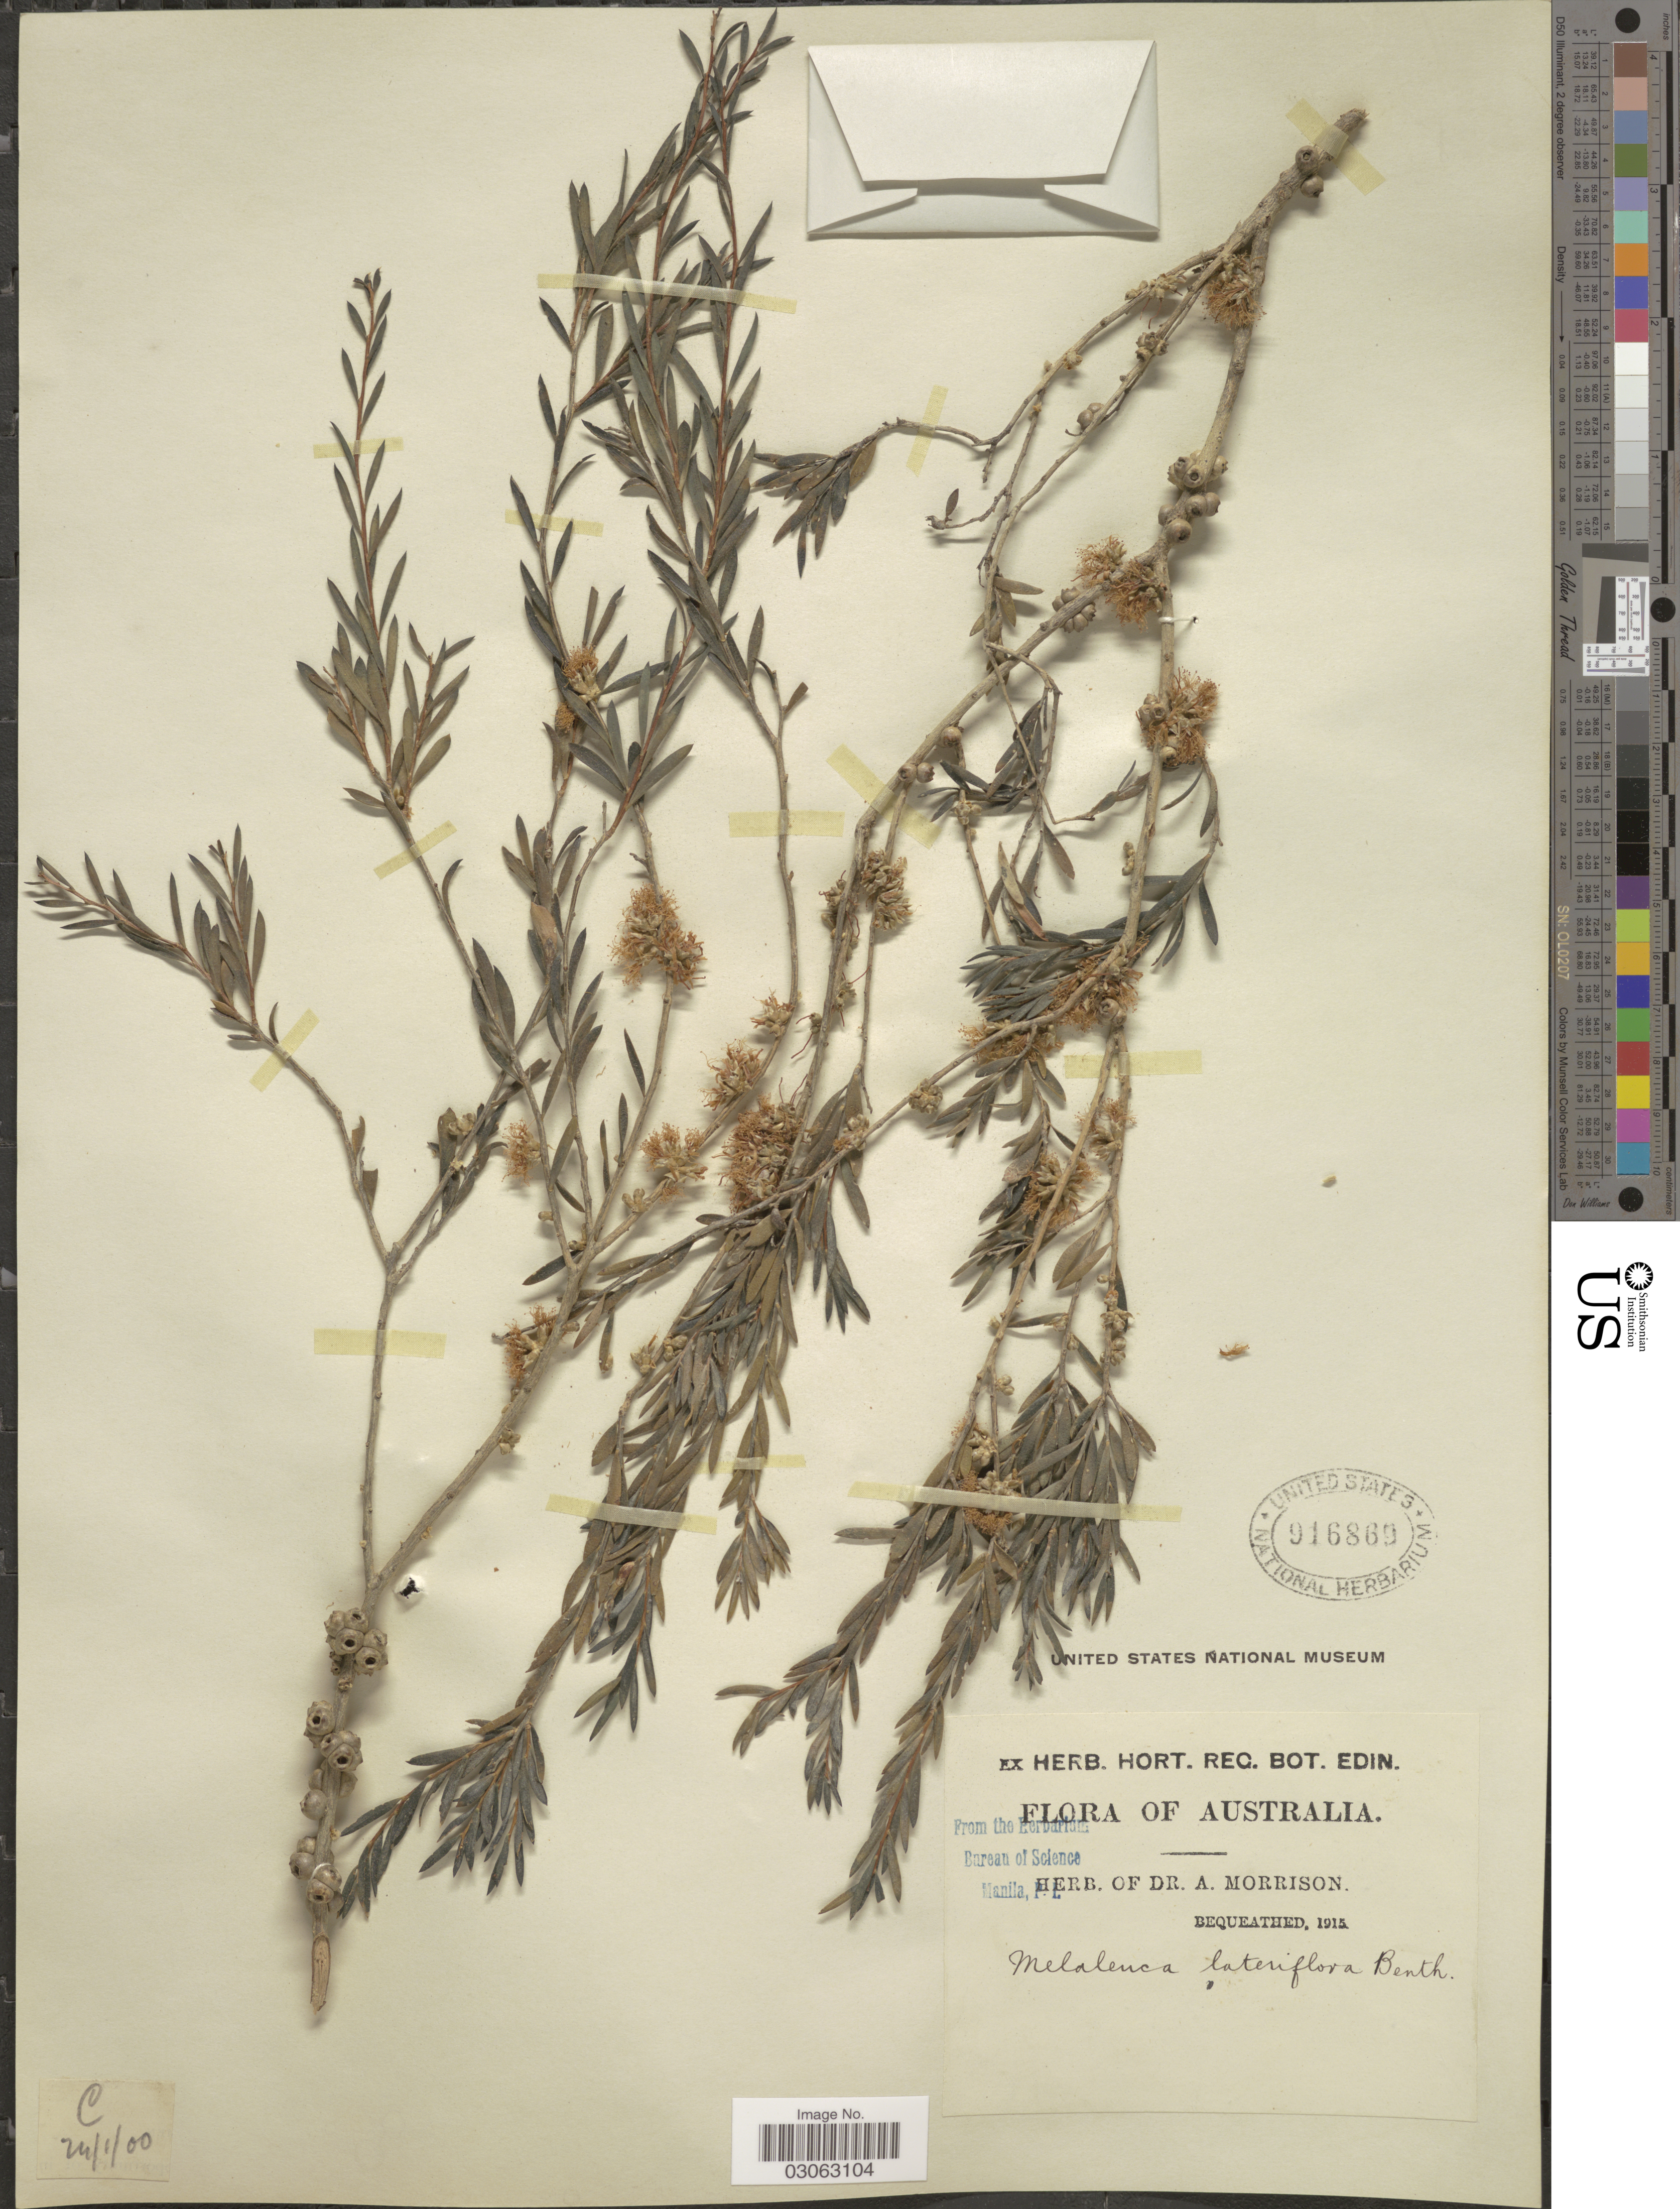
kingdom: Plantae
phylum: Tracheophyta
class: Magnoliopsida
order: Myrtales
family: Myrtaceae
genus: Melaleuca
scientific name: Melaleuca lateriflora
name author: Benth.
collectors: ex herb. Dr. A. Morrison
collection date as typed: Transcribed d/m/y: 24/1/0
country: Australia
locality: C.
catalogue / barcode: US 916869